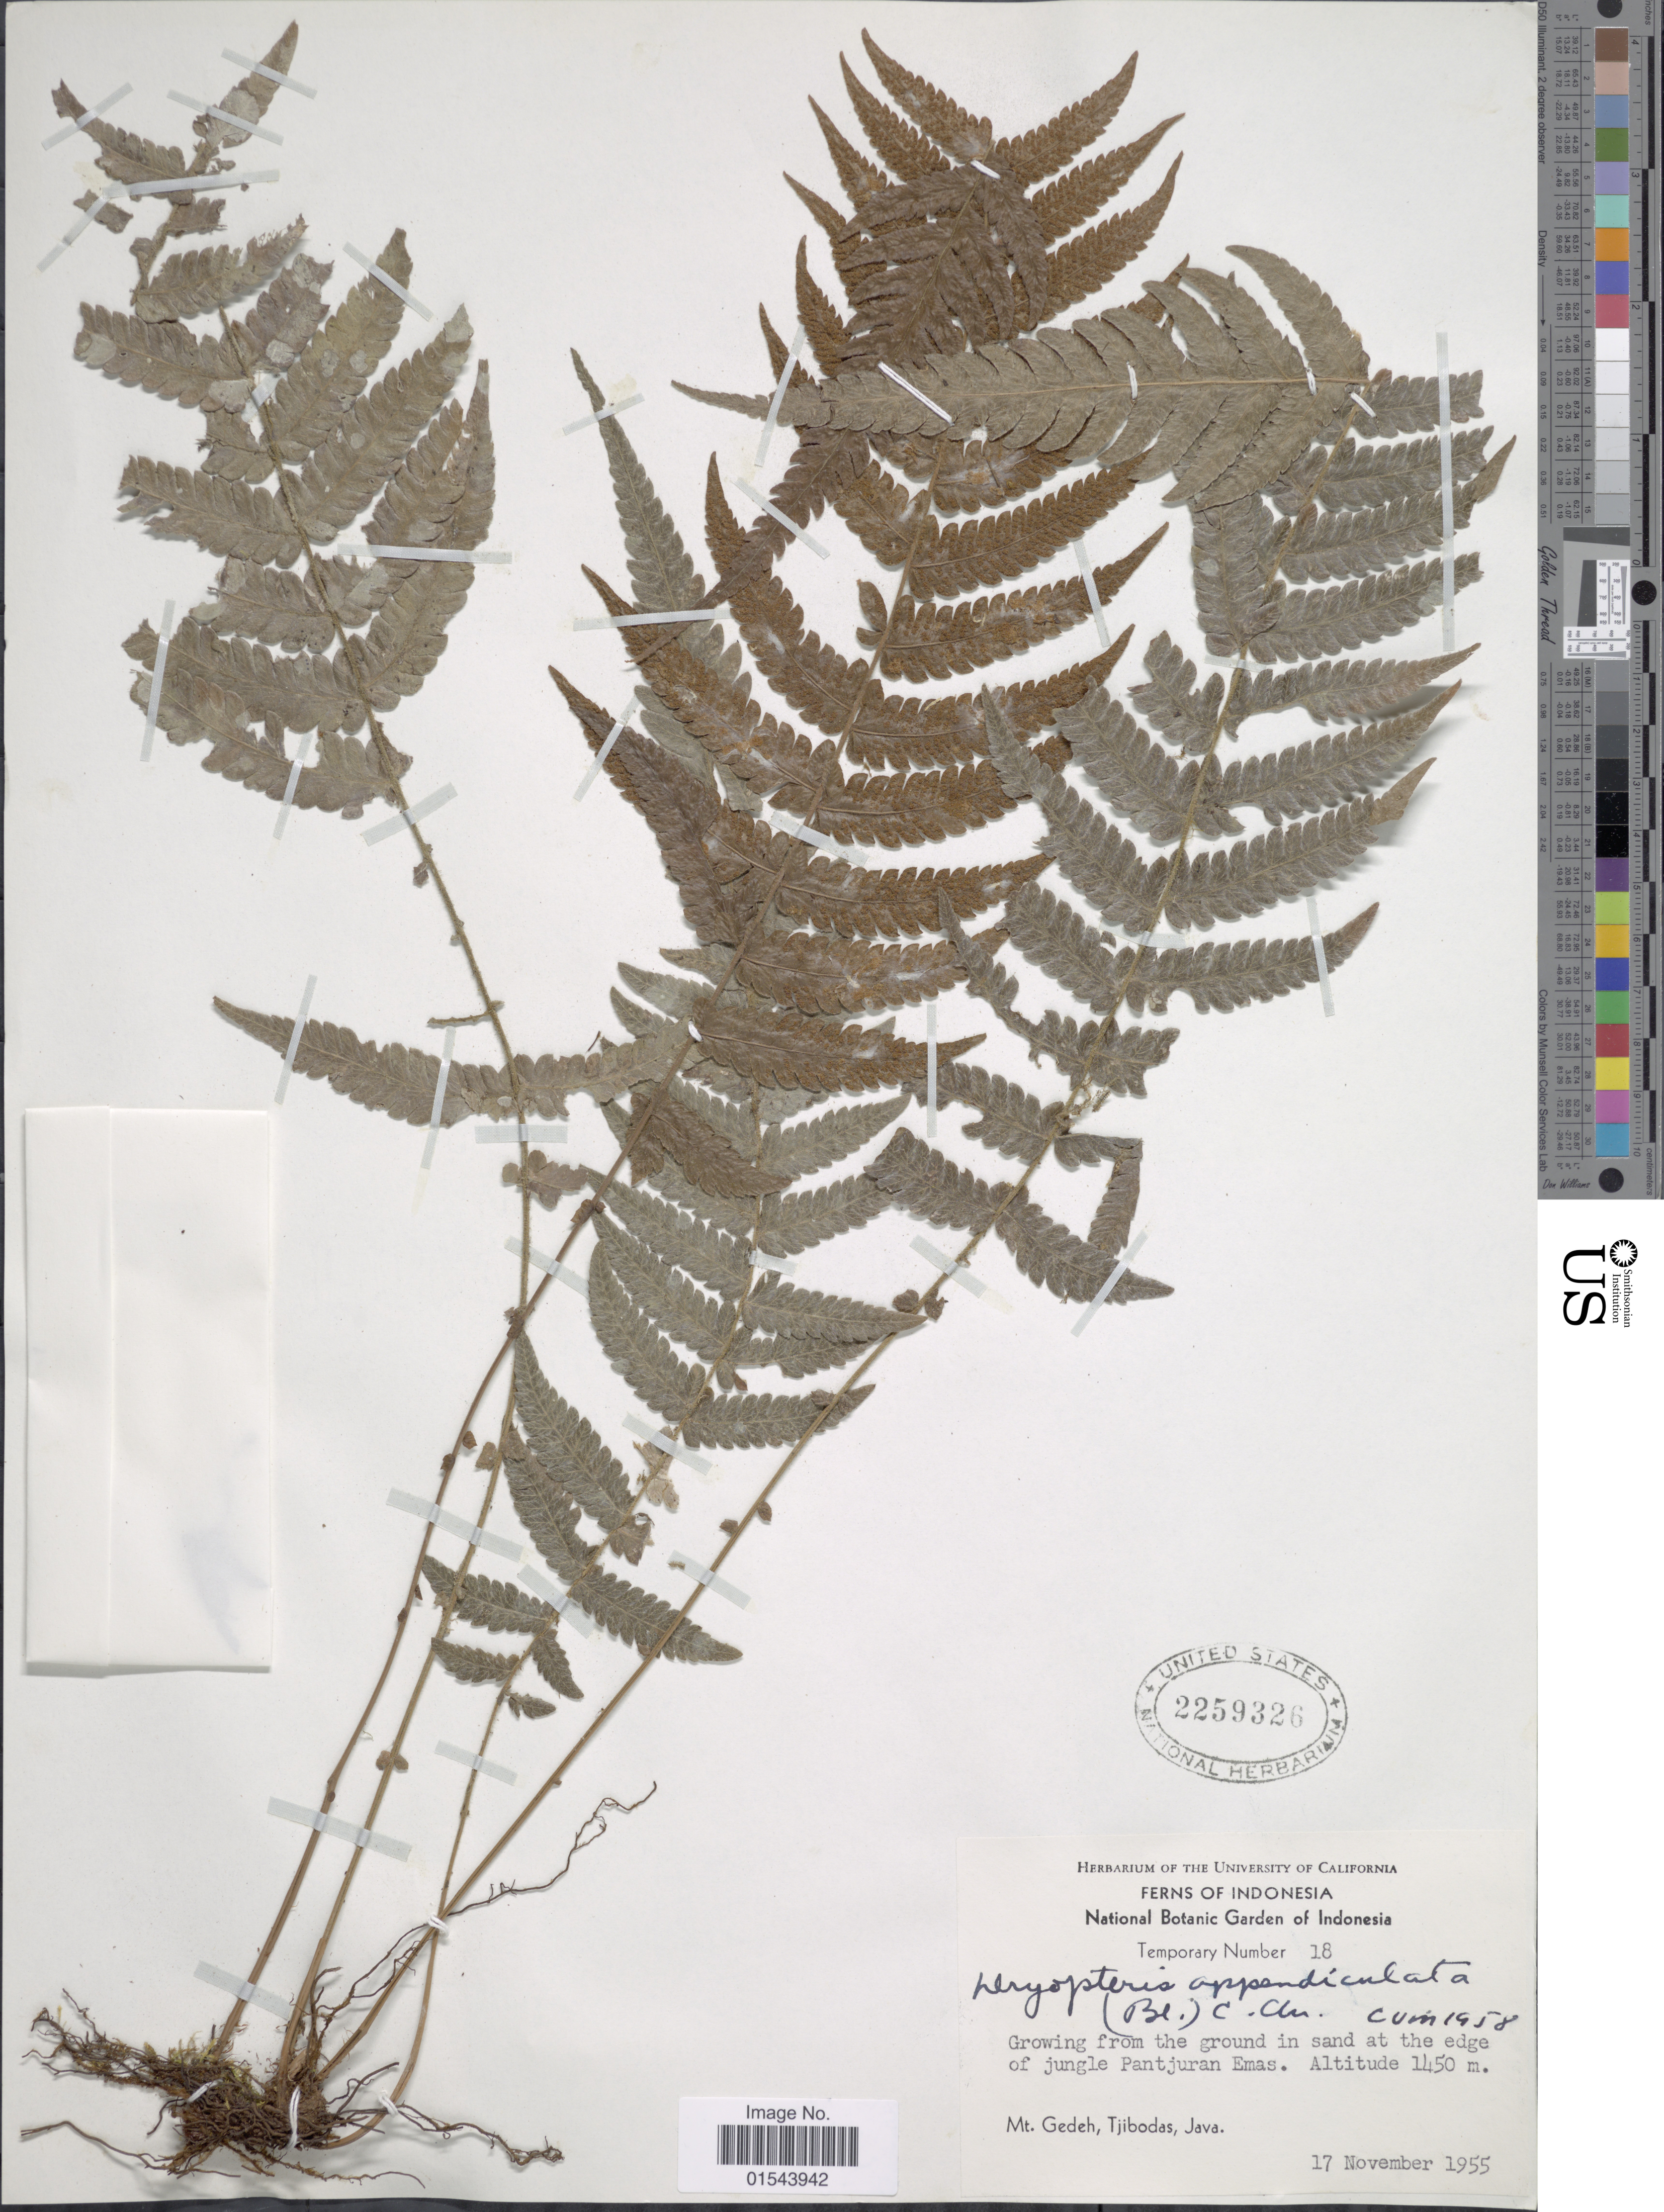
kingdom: Plantae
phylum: Tracheophyta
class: Polypodiopsida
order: Polypodiales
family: Thelypteridaceae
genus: Sphaerostephanos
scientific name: Sphaerostephanos appendiculatus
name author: (Blume) Holttum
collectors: ex herb. Univ. of California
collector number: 18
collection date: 1955-11-17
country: Indonesia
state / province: Java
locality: At the edge of jungle Pantjuran Emas, Mt. Gedeh, Tjibodas, Java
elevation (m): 1450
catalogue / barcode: US 2259326